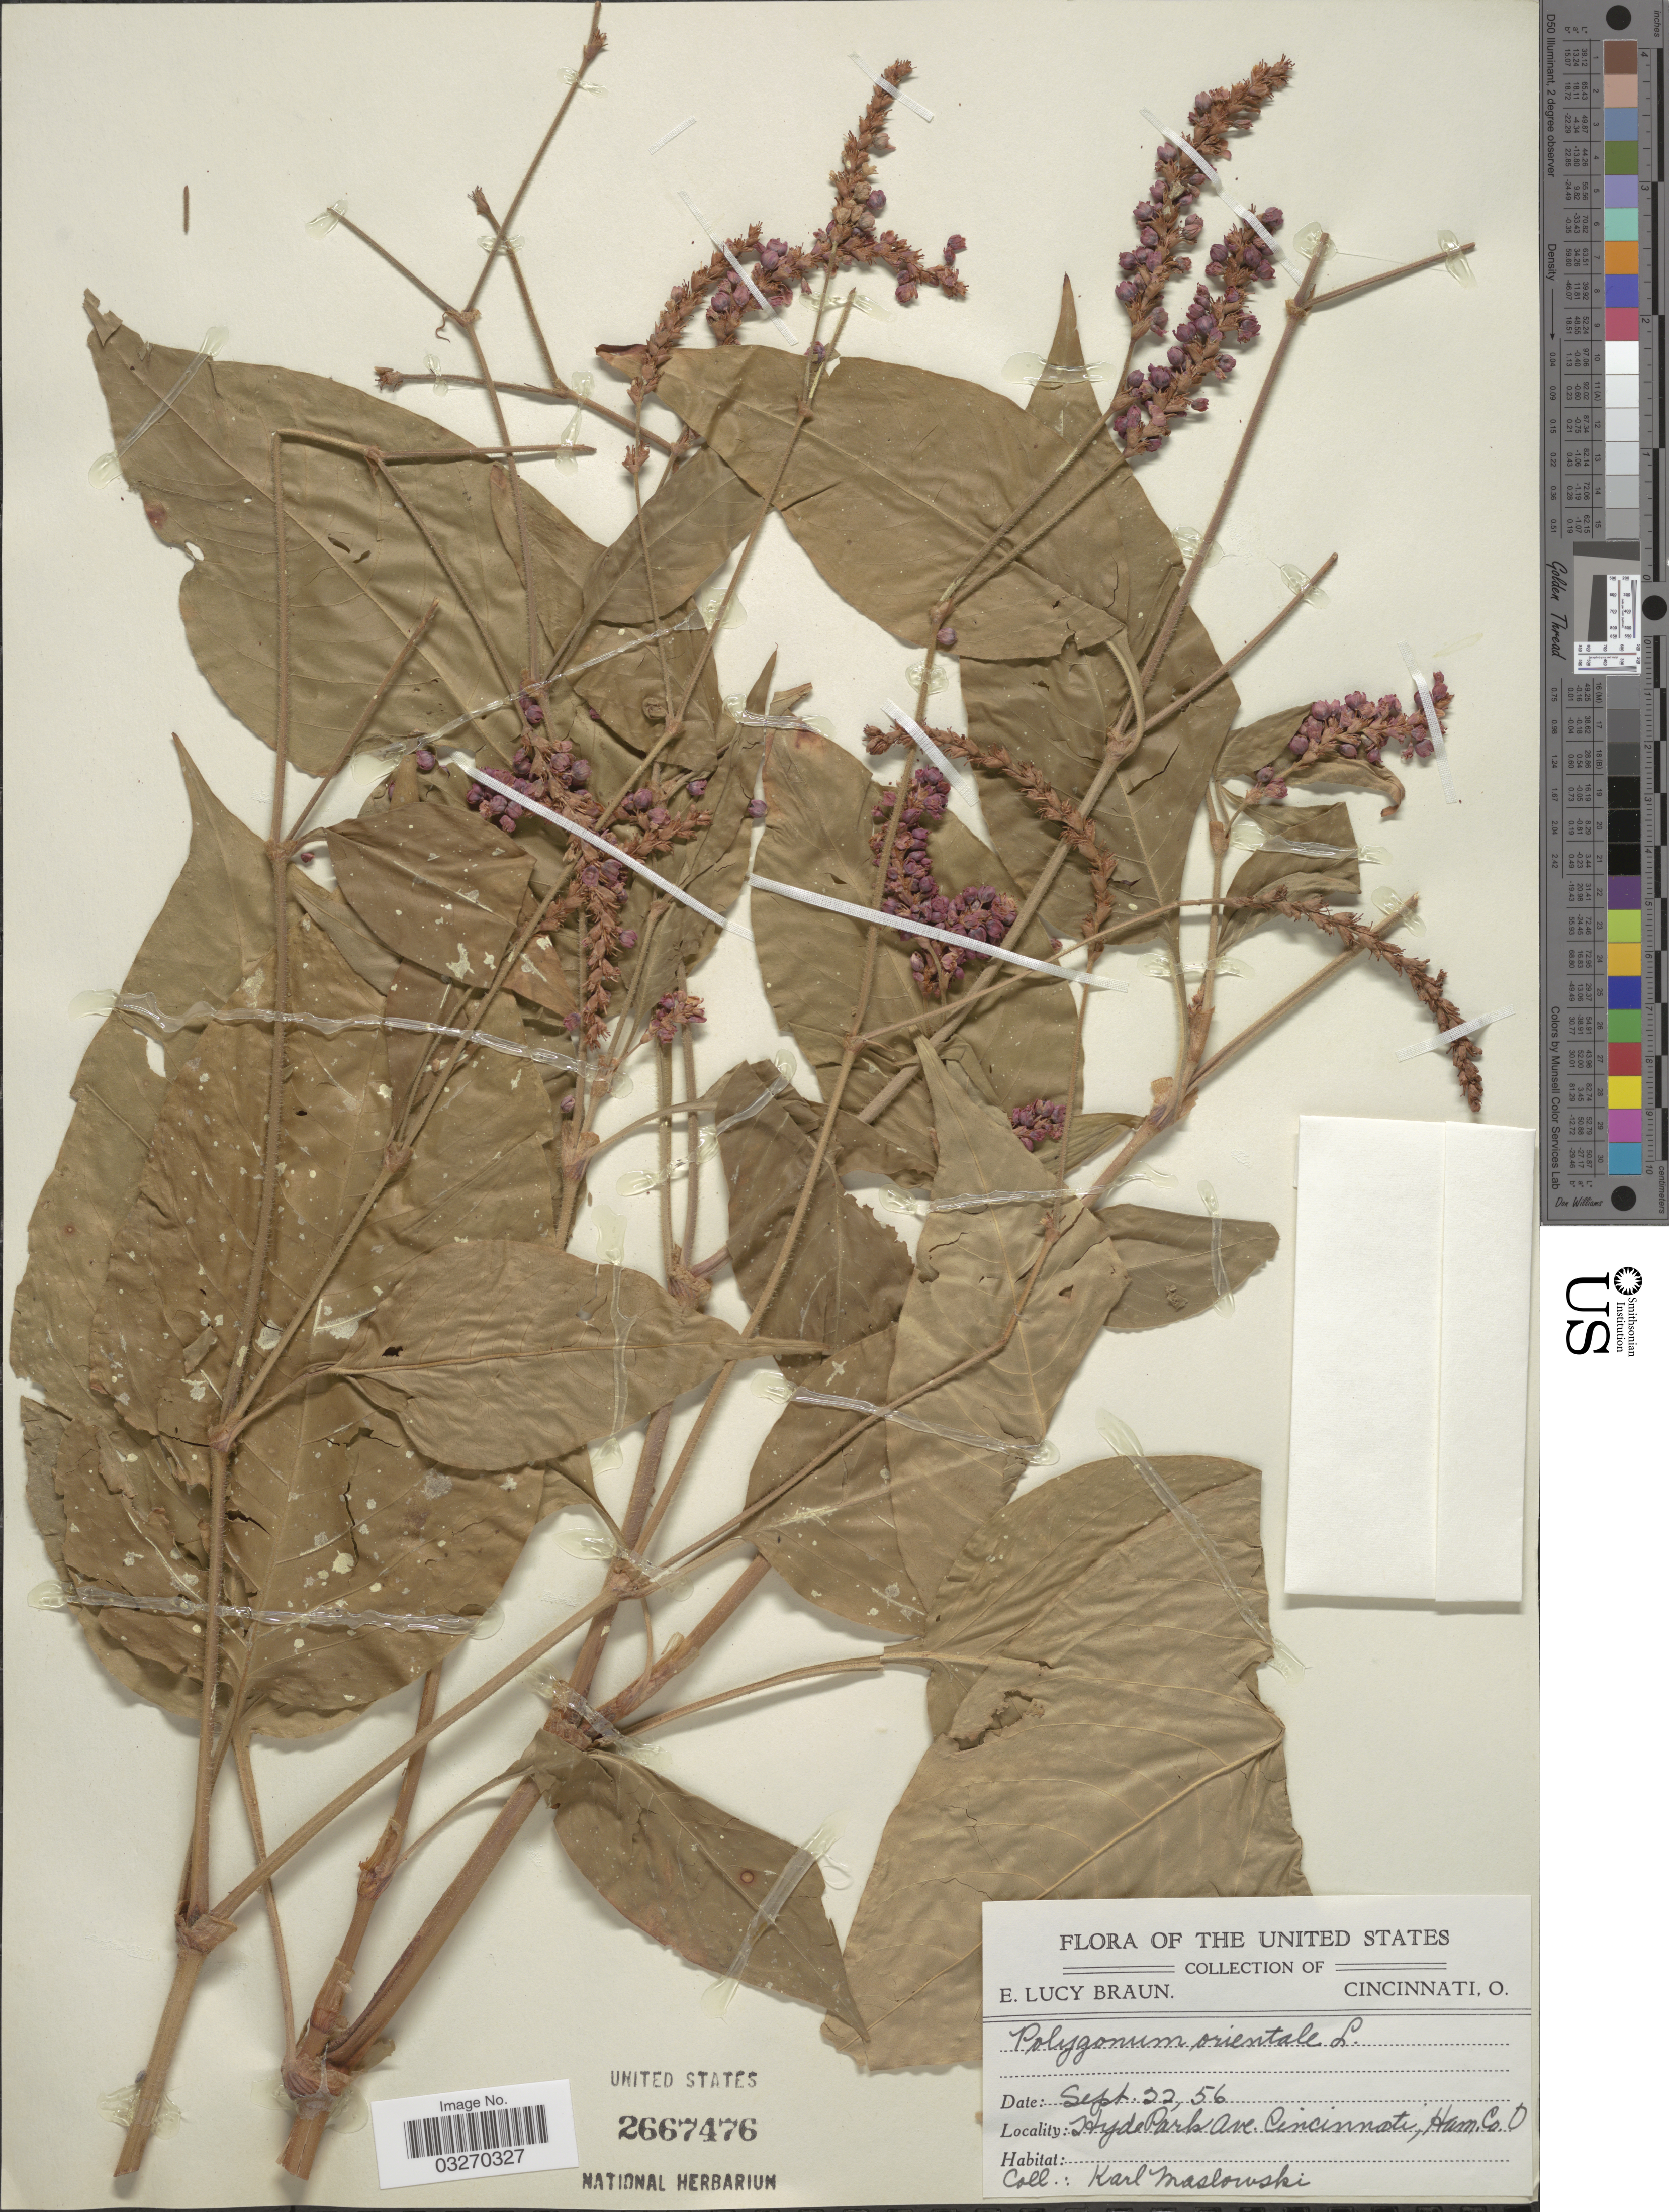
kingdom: Plantae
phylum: Tracheophyta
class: Magnoliopsida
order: Caryophyllales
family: Polygonaceae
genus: Persicaria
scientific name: Persicaria orientalis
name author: (L.) Spach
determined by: Atha, D. E.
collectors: K. Maslowski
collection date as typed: Transcribed d/m/y: 22/9/56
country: United States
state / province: Ohio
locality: Hyde Park Ave, Cincinnati, Ham. Co.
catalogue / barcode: US 2667476